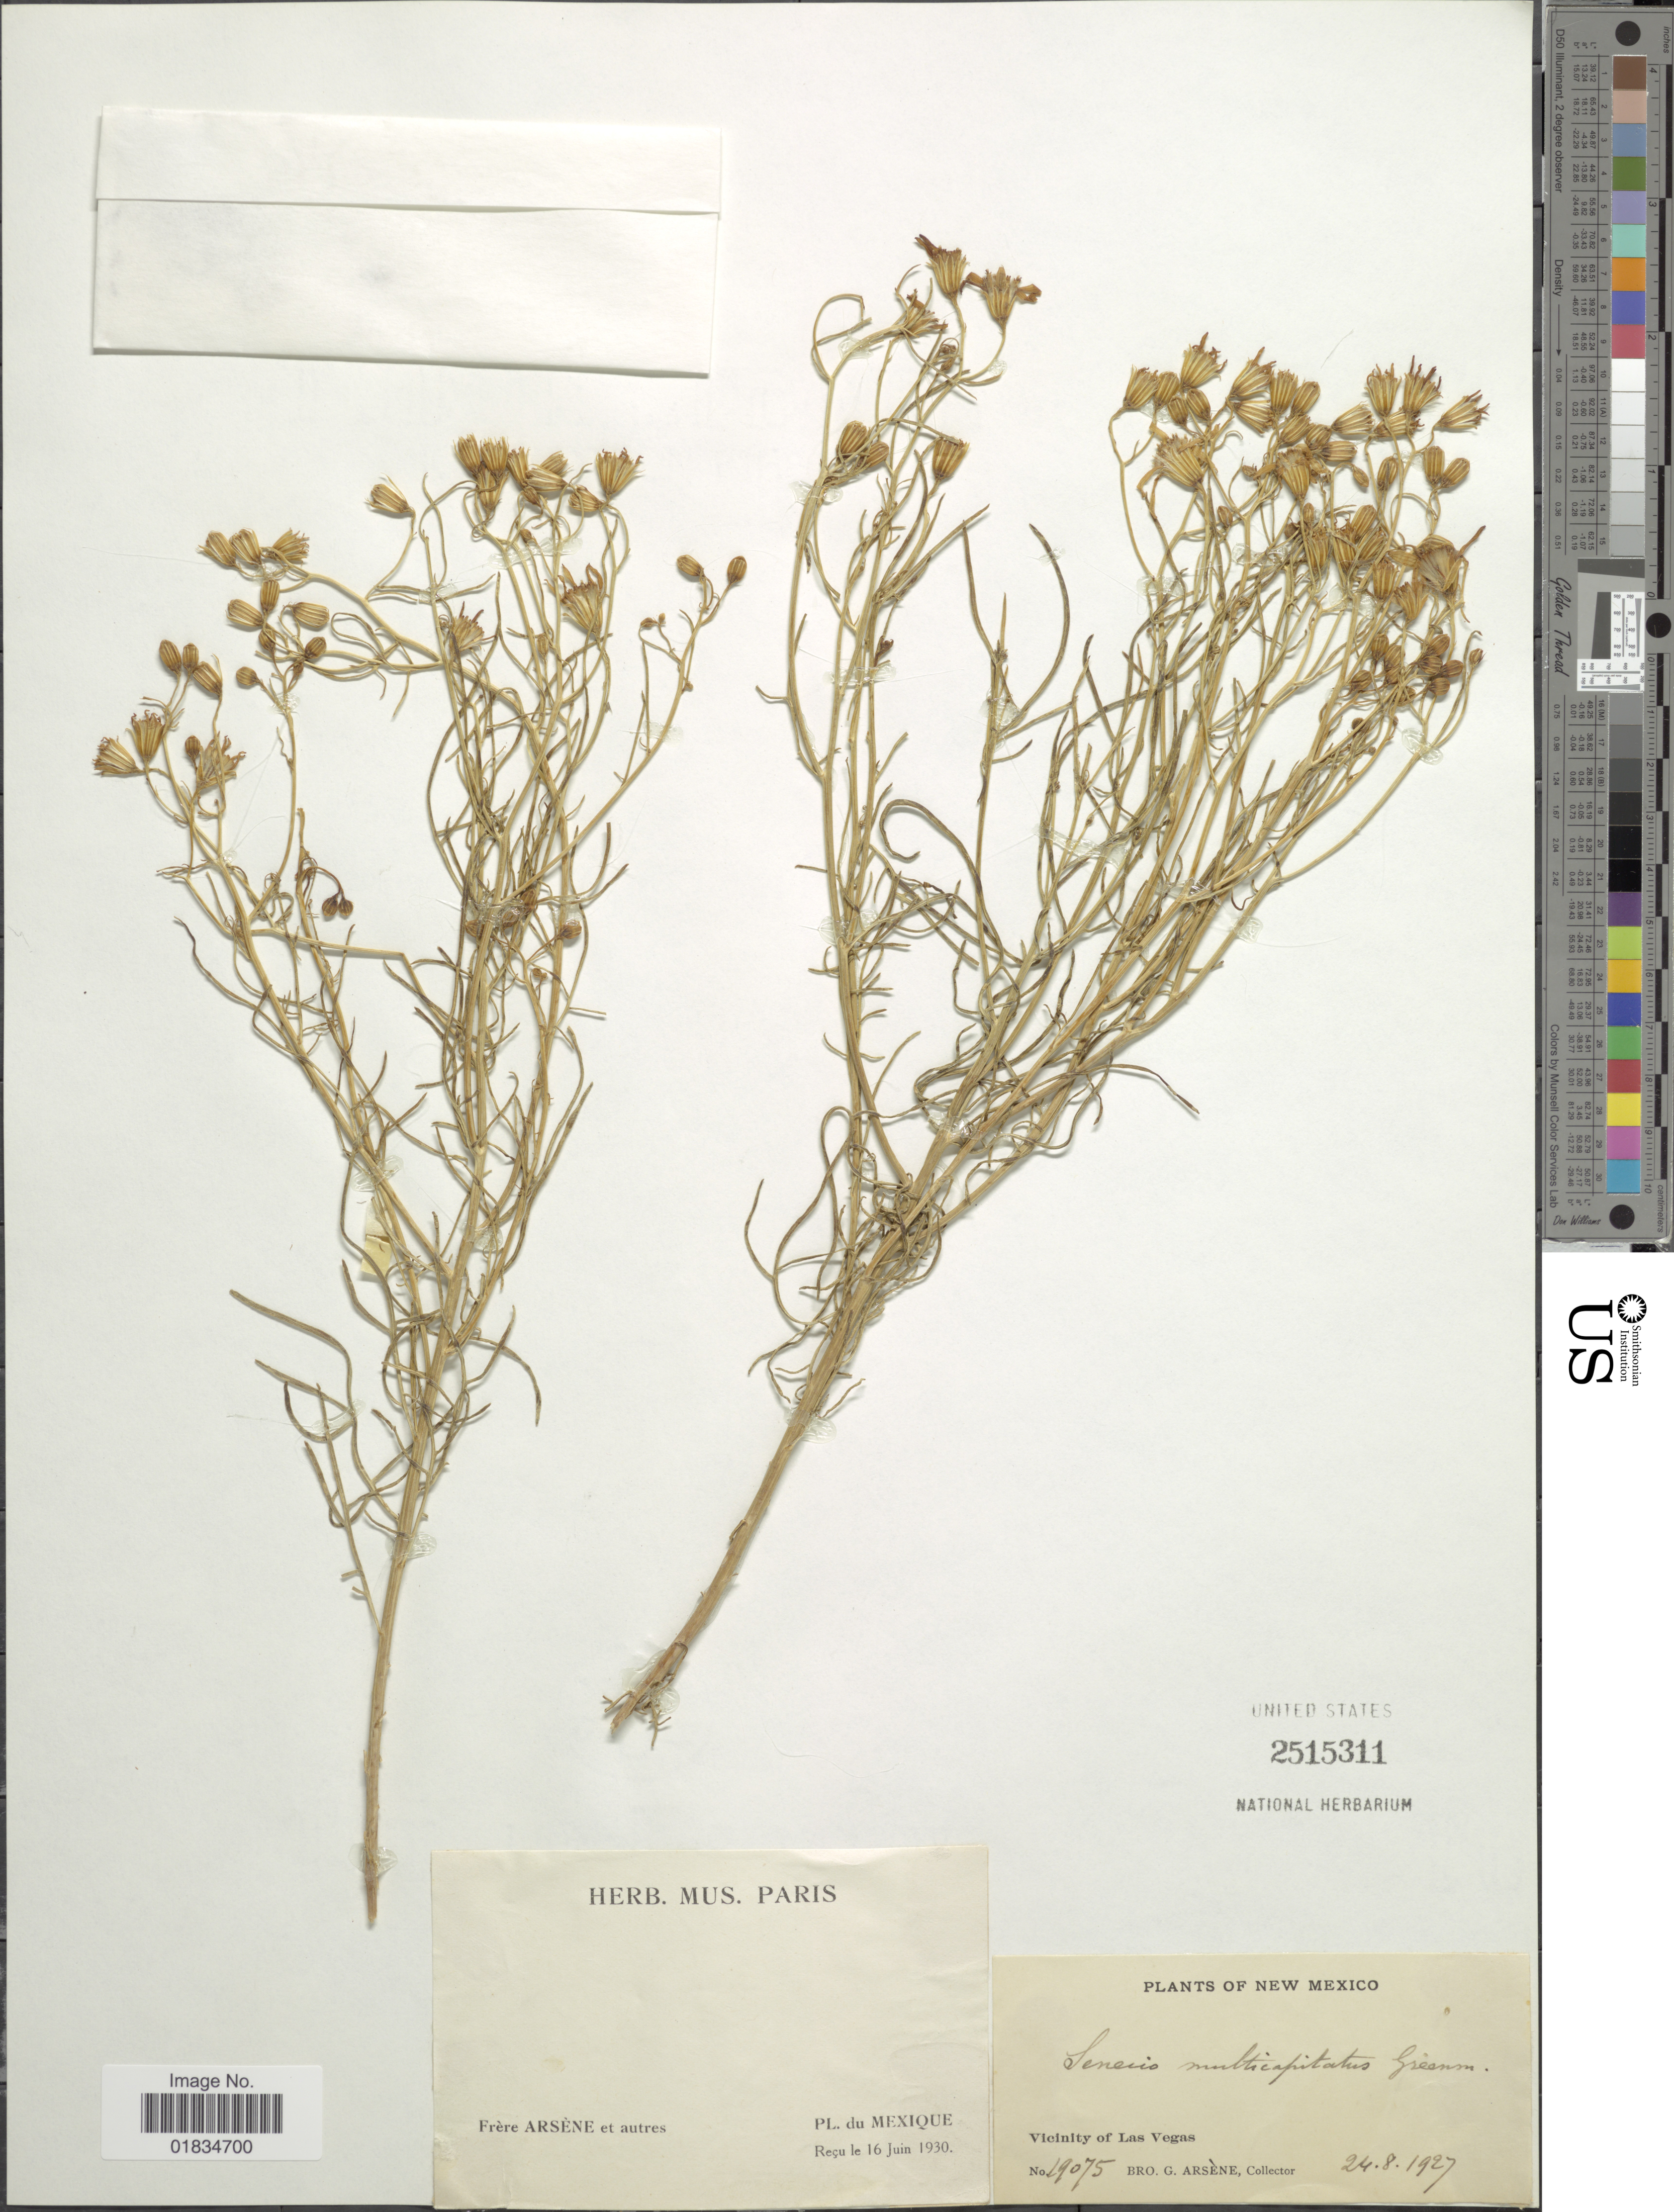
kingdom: Plantae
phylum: Tracheophyta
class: Magnoliopsida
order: Asterales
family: Asteraceae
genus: Senecio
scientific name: Senecio multicapitatus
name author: Greenm.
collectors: Bro. G. Arsène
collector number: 19075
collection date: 1927-08-24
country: United States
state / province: New Mexico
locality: Vicinity of Las Vegas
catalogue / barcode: US 2515311